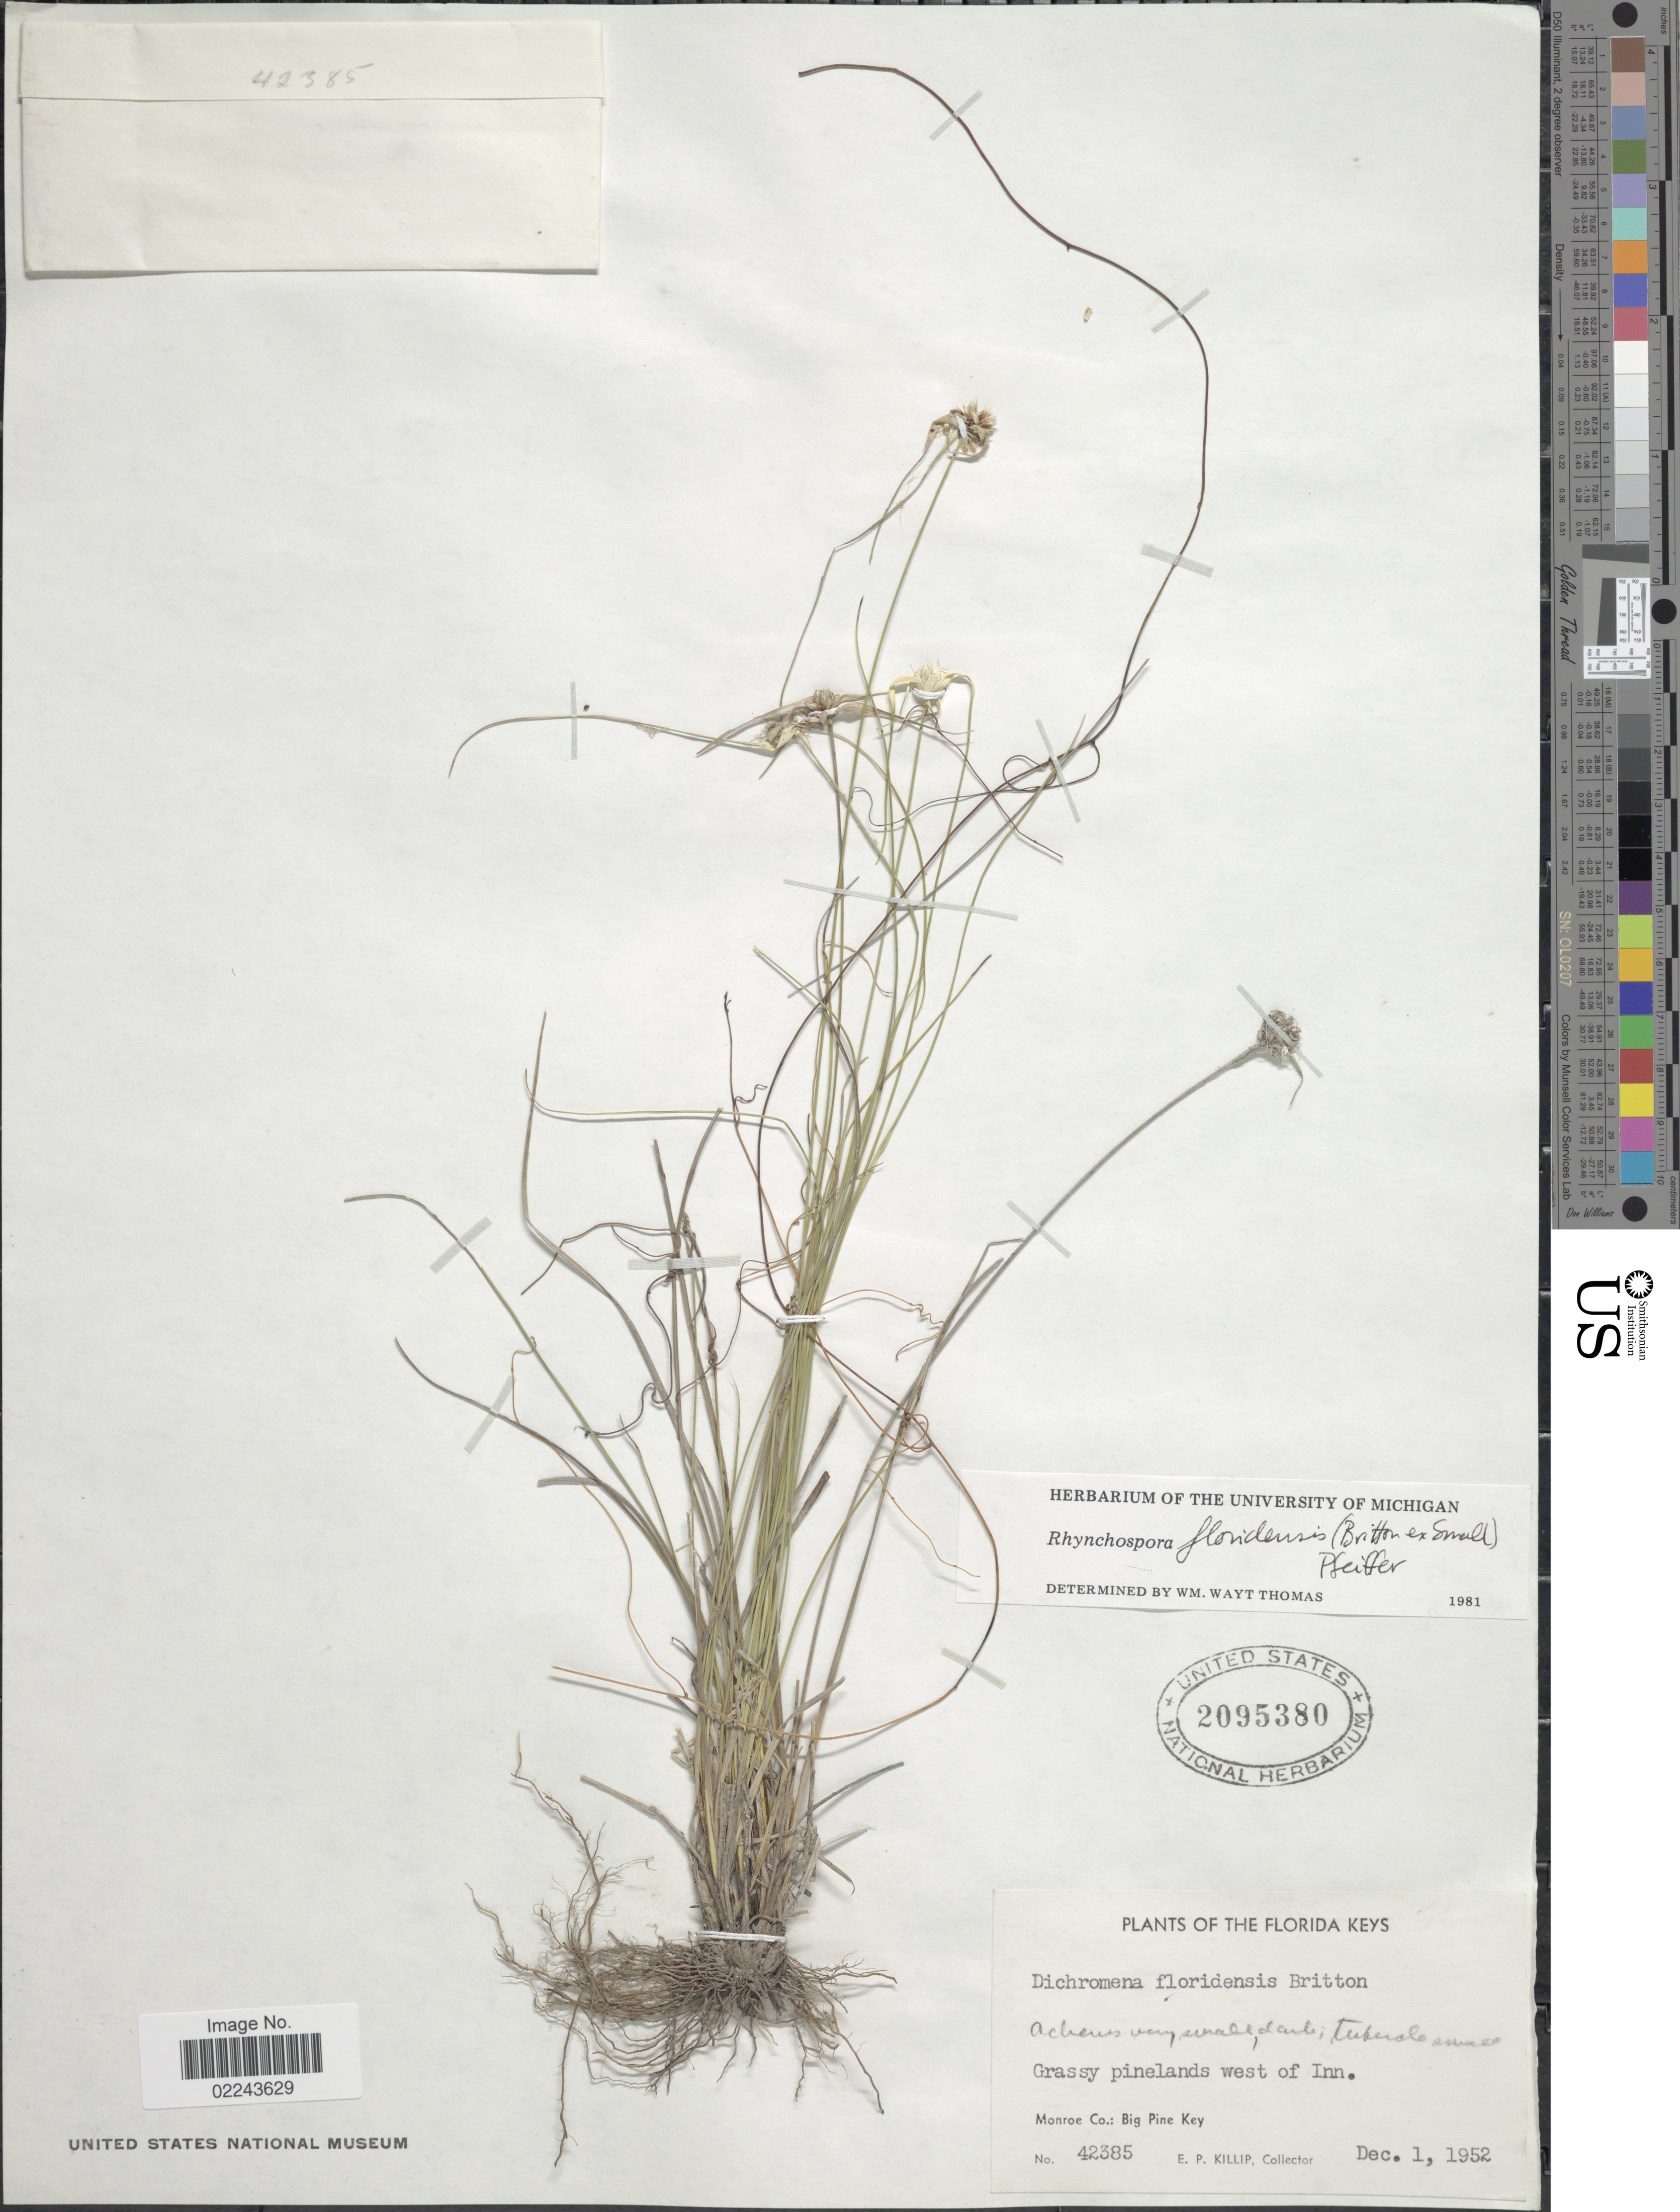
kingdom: Plantae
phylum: Tracheophyta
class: Liliopsida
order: Poales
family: Cyperaceae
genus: Rhynchospora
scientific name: Rhynchospora floridensis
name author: (Britton ex Small) H. Pfeiff.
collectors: E. P. Killip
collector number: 42385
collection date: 1952-12-01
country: United States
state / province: Florida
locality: The Florida Keys, west of Inn, Monroe Co, Big Pine Key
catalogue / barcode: US 2095380